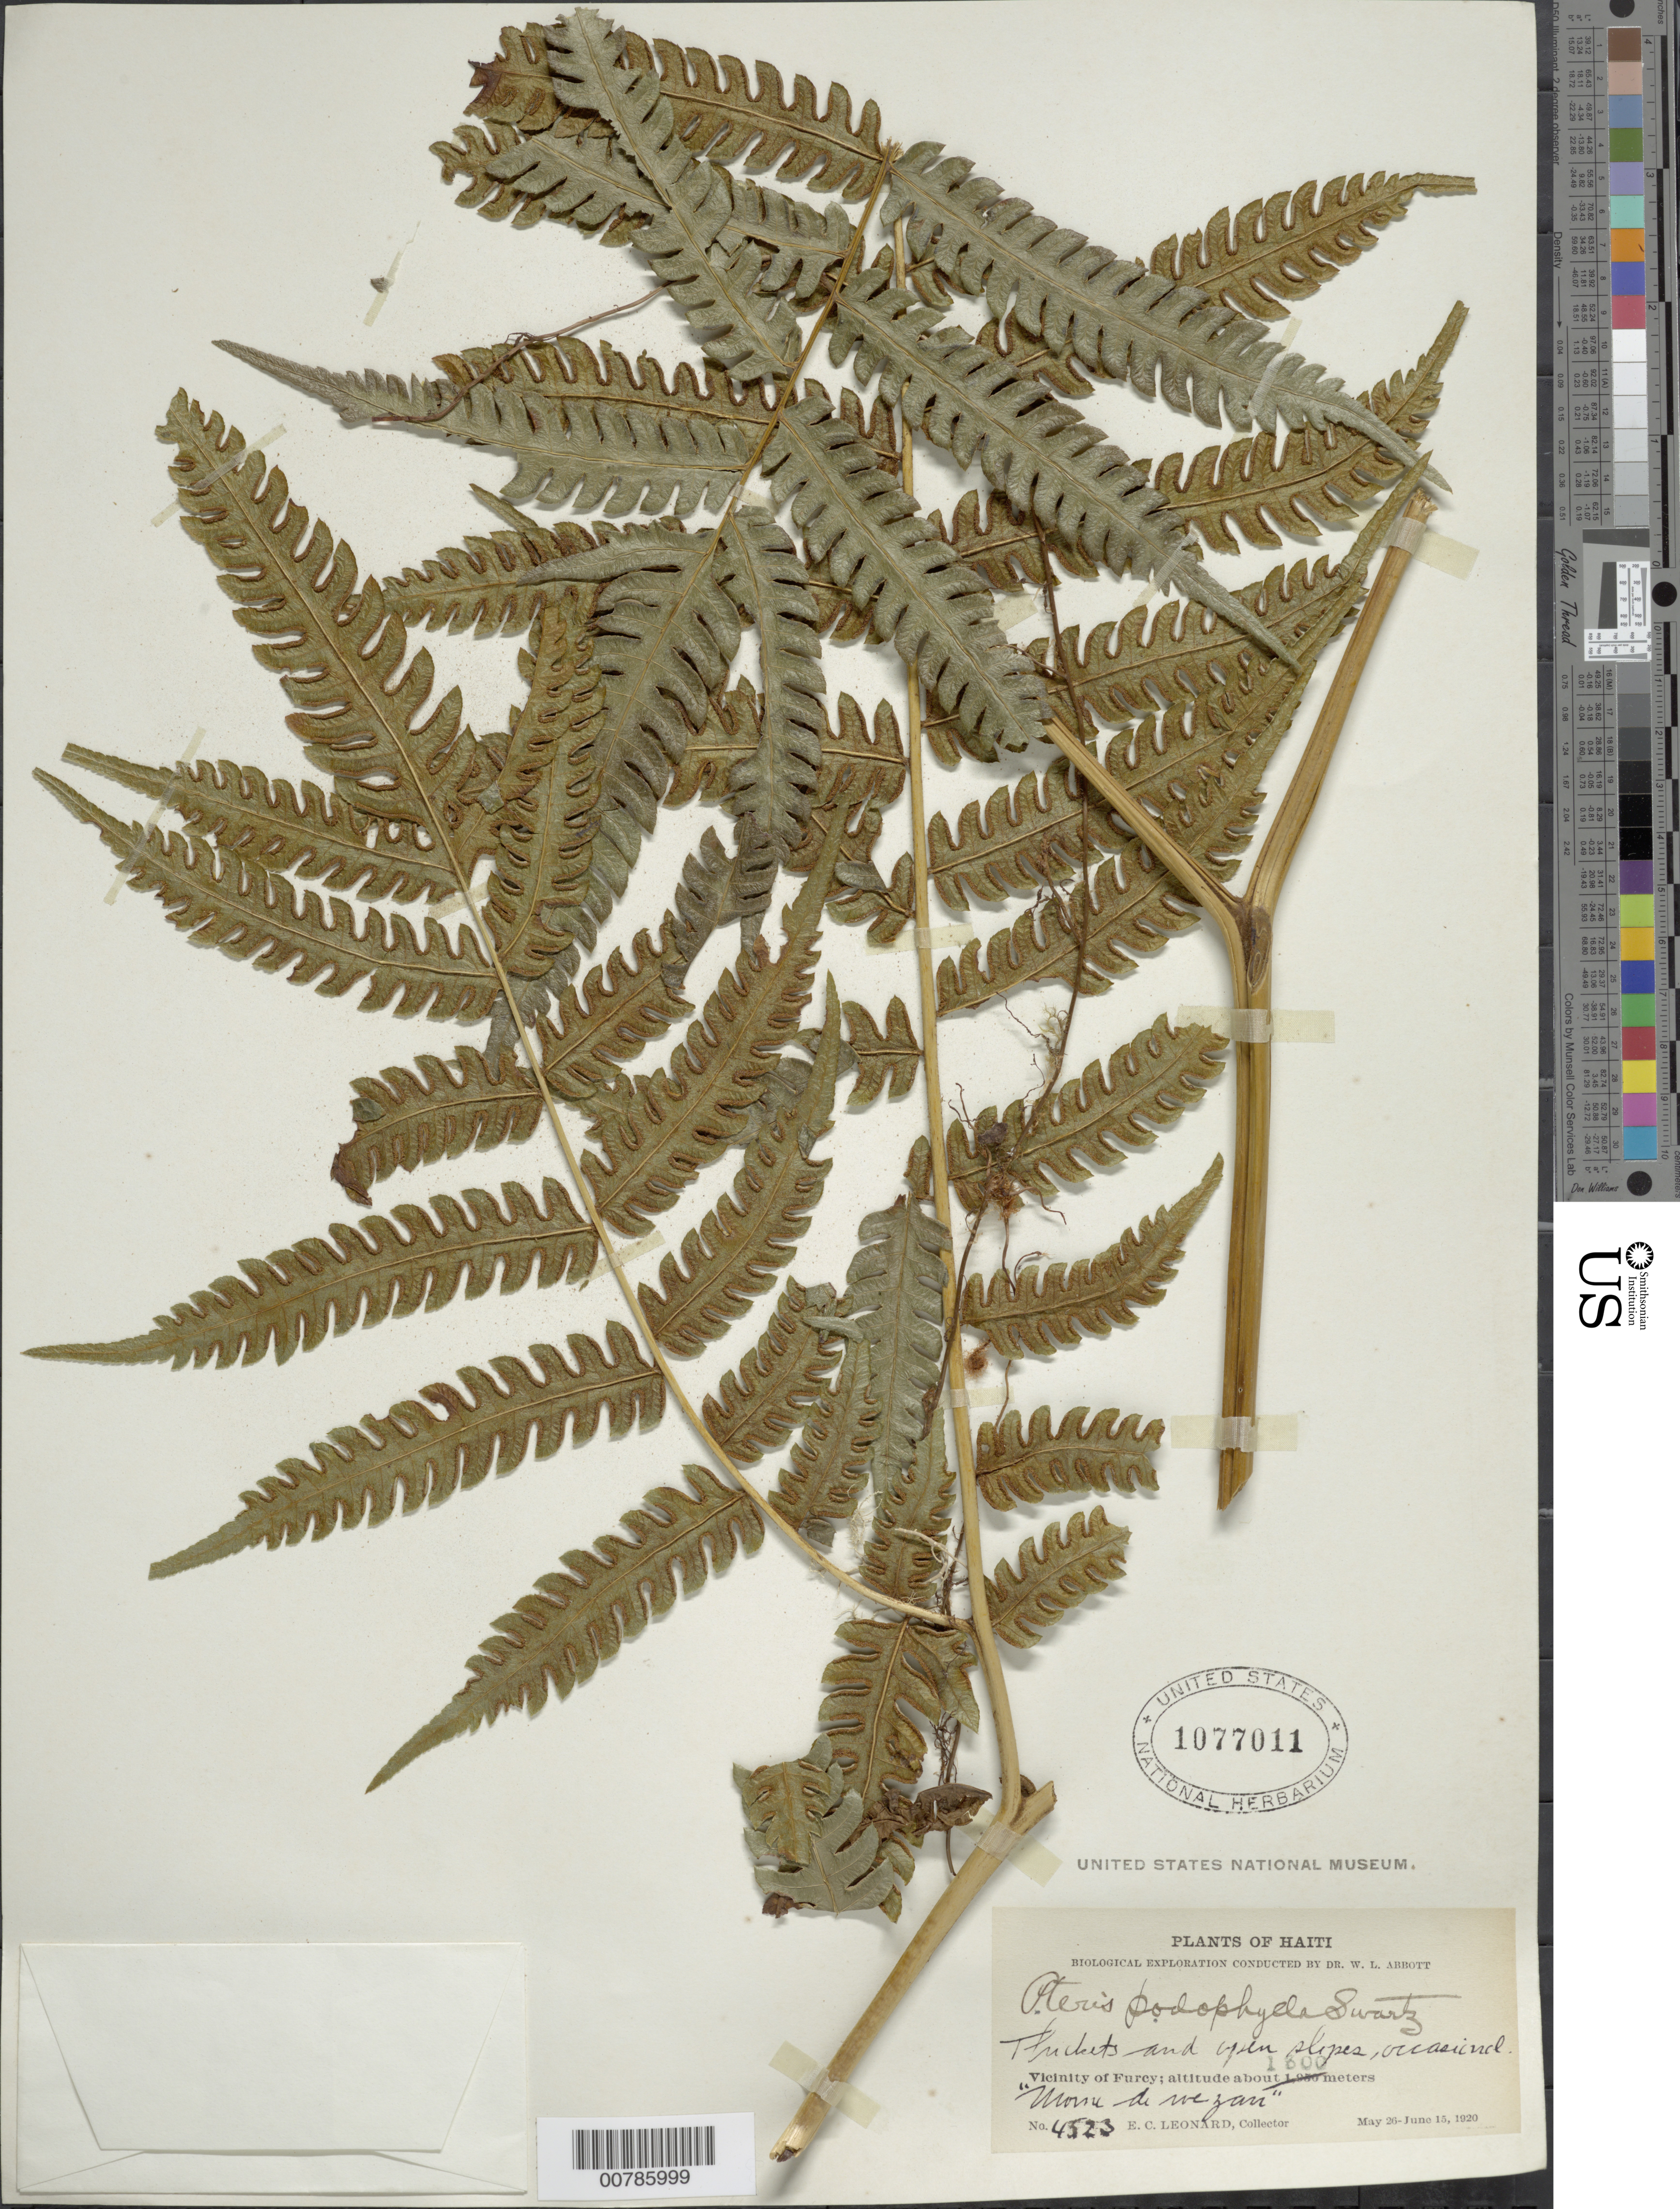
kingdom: Plantae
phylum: Tracheophyta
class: Polypodiopsida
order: Polypodiales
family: Pteridaceae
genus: Pteris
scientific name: Pteris podophylla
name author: Sw.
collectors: E. C. Leonard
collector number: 4523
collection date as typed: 26 May 1920 15 Jun 1920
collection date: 1920-05-26/1920-06-15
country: Haiti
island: Hispaniola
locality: Furcy, vicinity; Morne de Weyan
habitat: Thickets and open slopes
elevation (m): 1300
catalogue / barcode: US 1077011